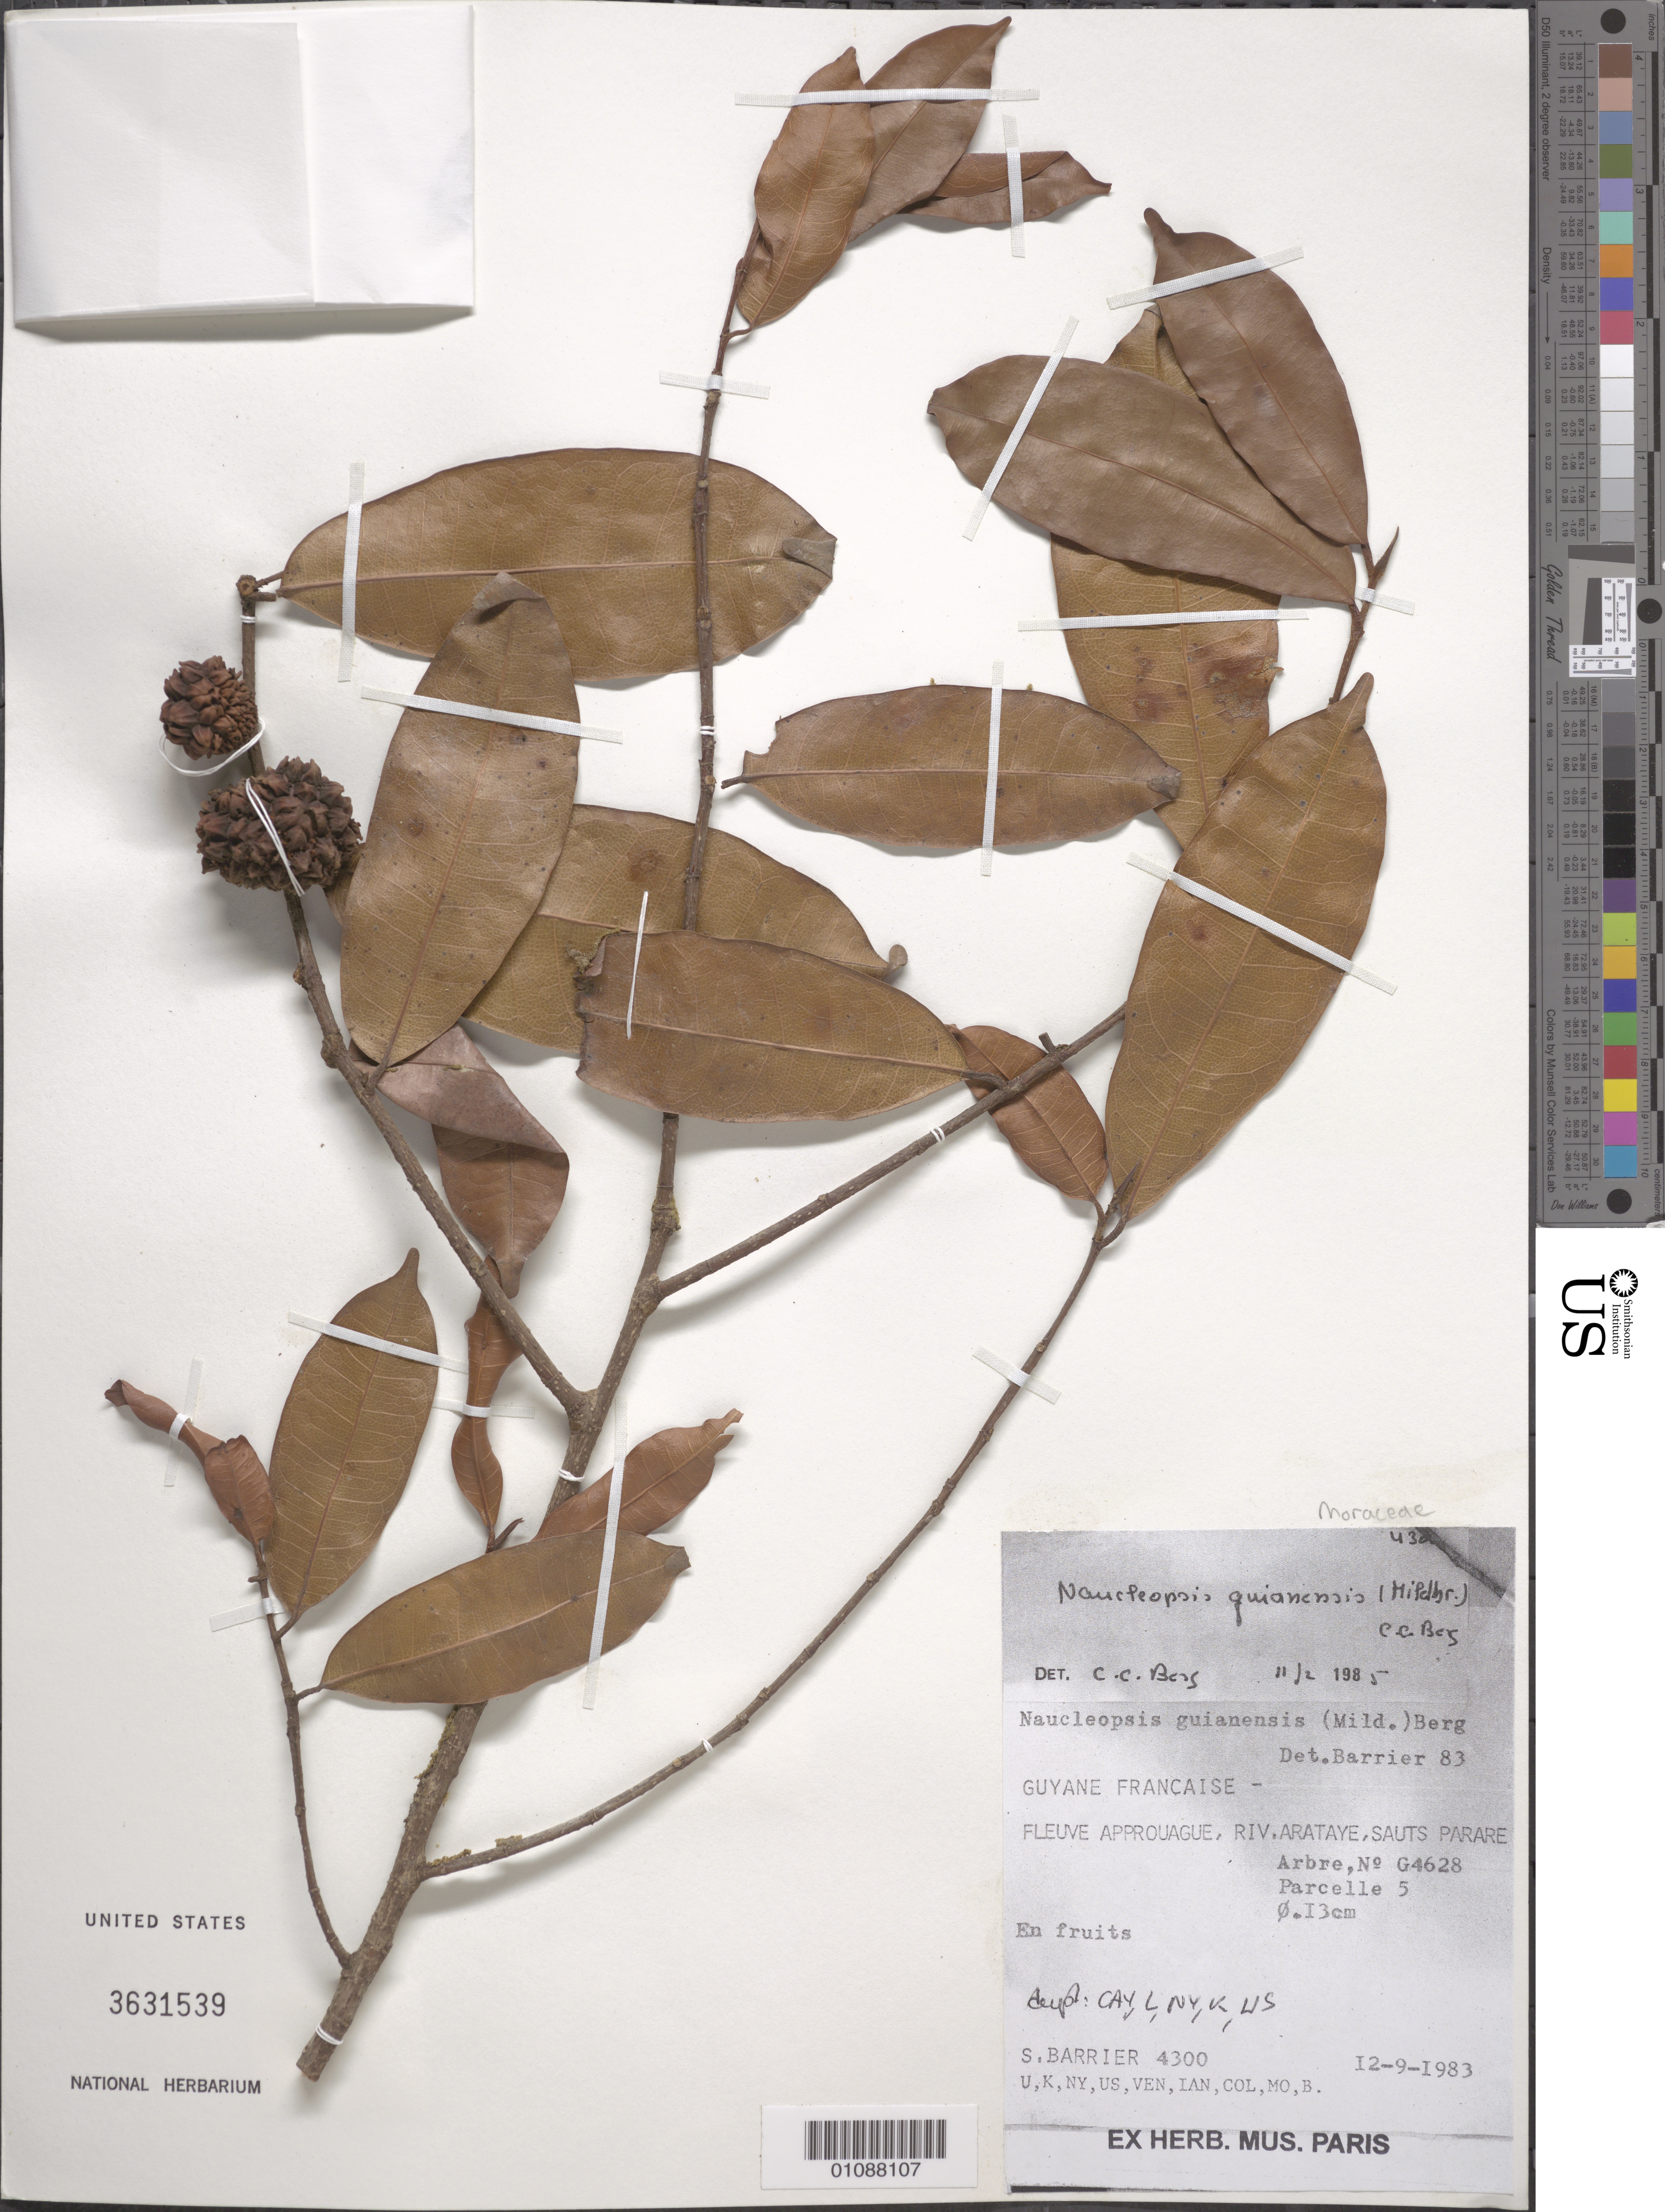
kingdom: Plantae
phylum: Tracheophyta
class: Magnoliopsida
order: Rosales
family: Moraceae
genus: Naucleopsis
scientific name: Naucleopsis guianensis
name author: (Mildbr.) C.C. Berg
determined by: Berg, C. C.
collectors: S. Barrier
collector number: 4300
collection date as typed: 12-Sep-83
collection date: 1983-09-12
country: French Guiana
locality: Rivière Arataye, Sauts Pararé, Parcelle 5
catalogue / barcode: US 3631539